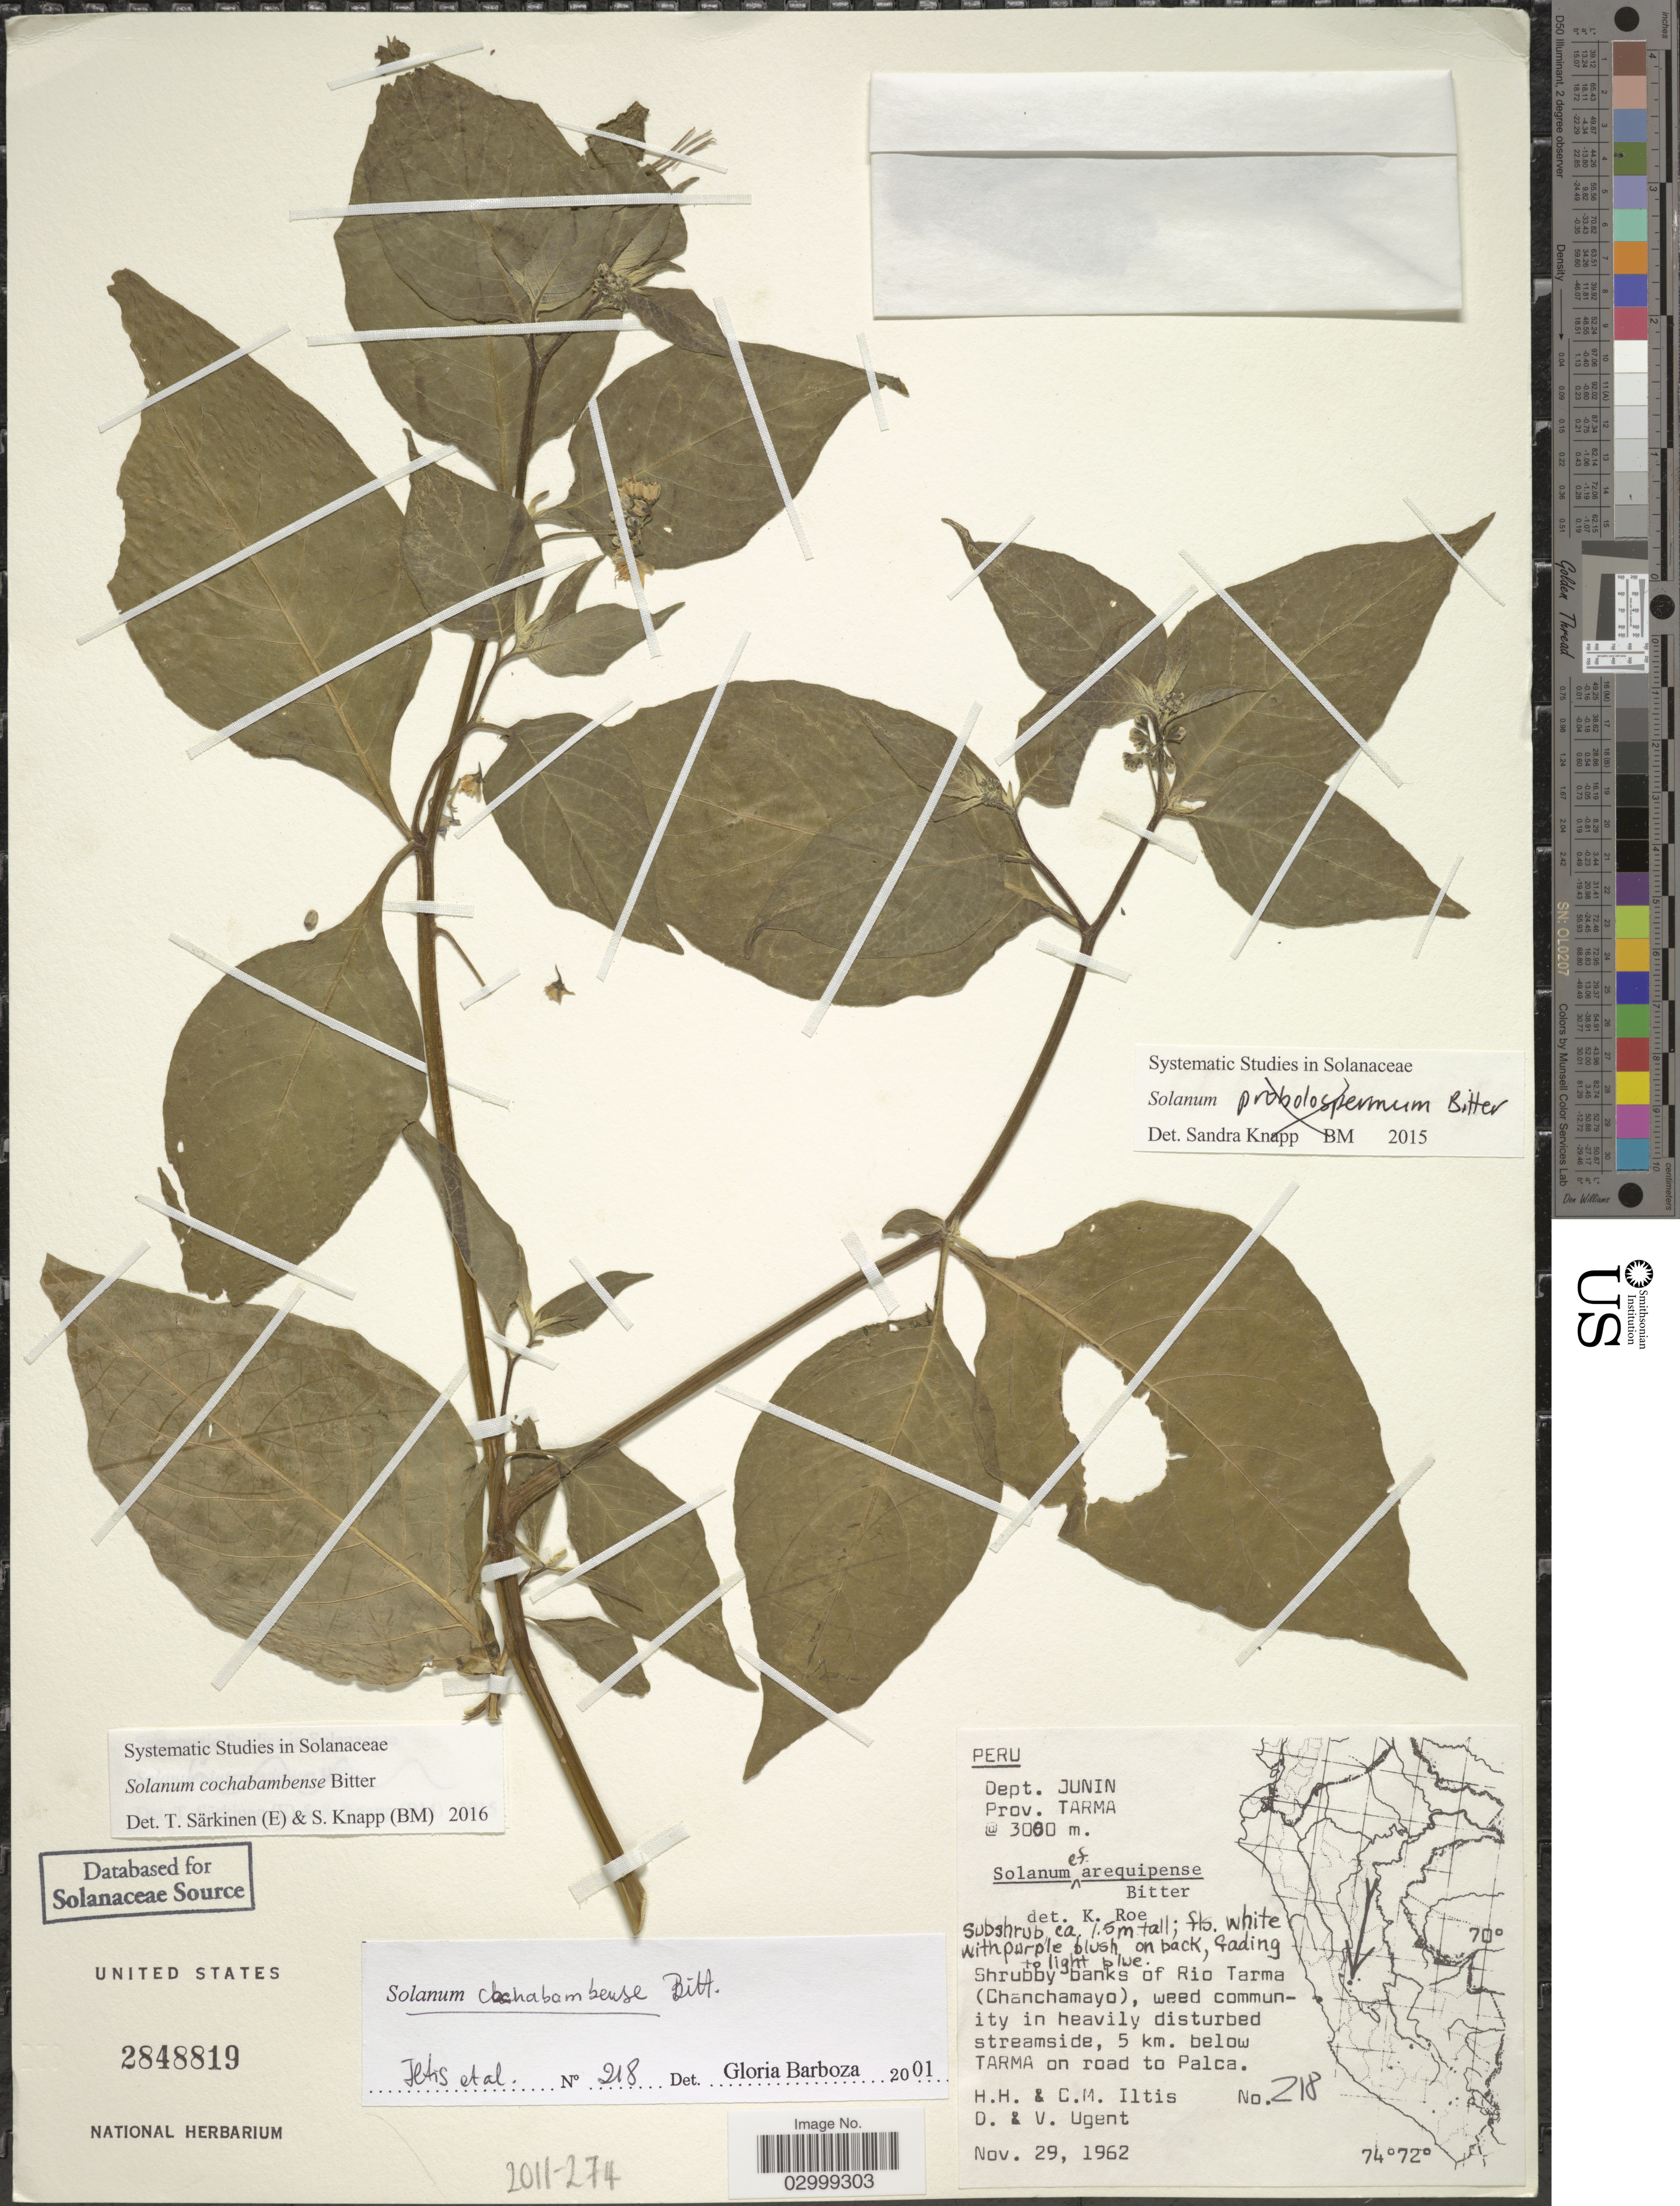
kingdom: Plantae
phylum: Tracheophyta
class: Magnoliopsida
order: Solanales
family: Solanaceae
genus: Solanum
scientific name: Solanum cochabambense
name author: Bitter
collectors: H. H. Iltis, C. M Iltis, D. Ugent & V. Ugent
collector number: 218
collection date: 1962-11-29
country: Peru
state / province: Junín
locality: Dept. Junin, Prov. Tarma, 5 km. below Tarma on road to Palca.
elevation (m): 3000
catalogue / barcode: US 2848819